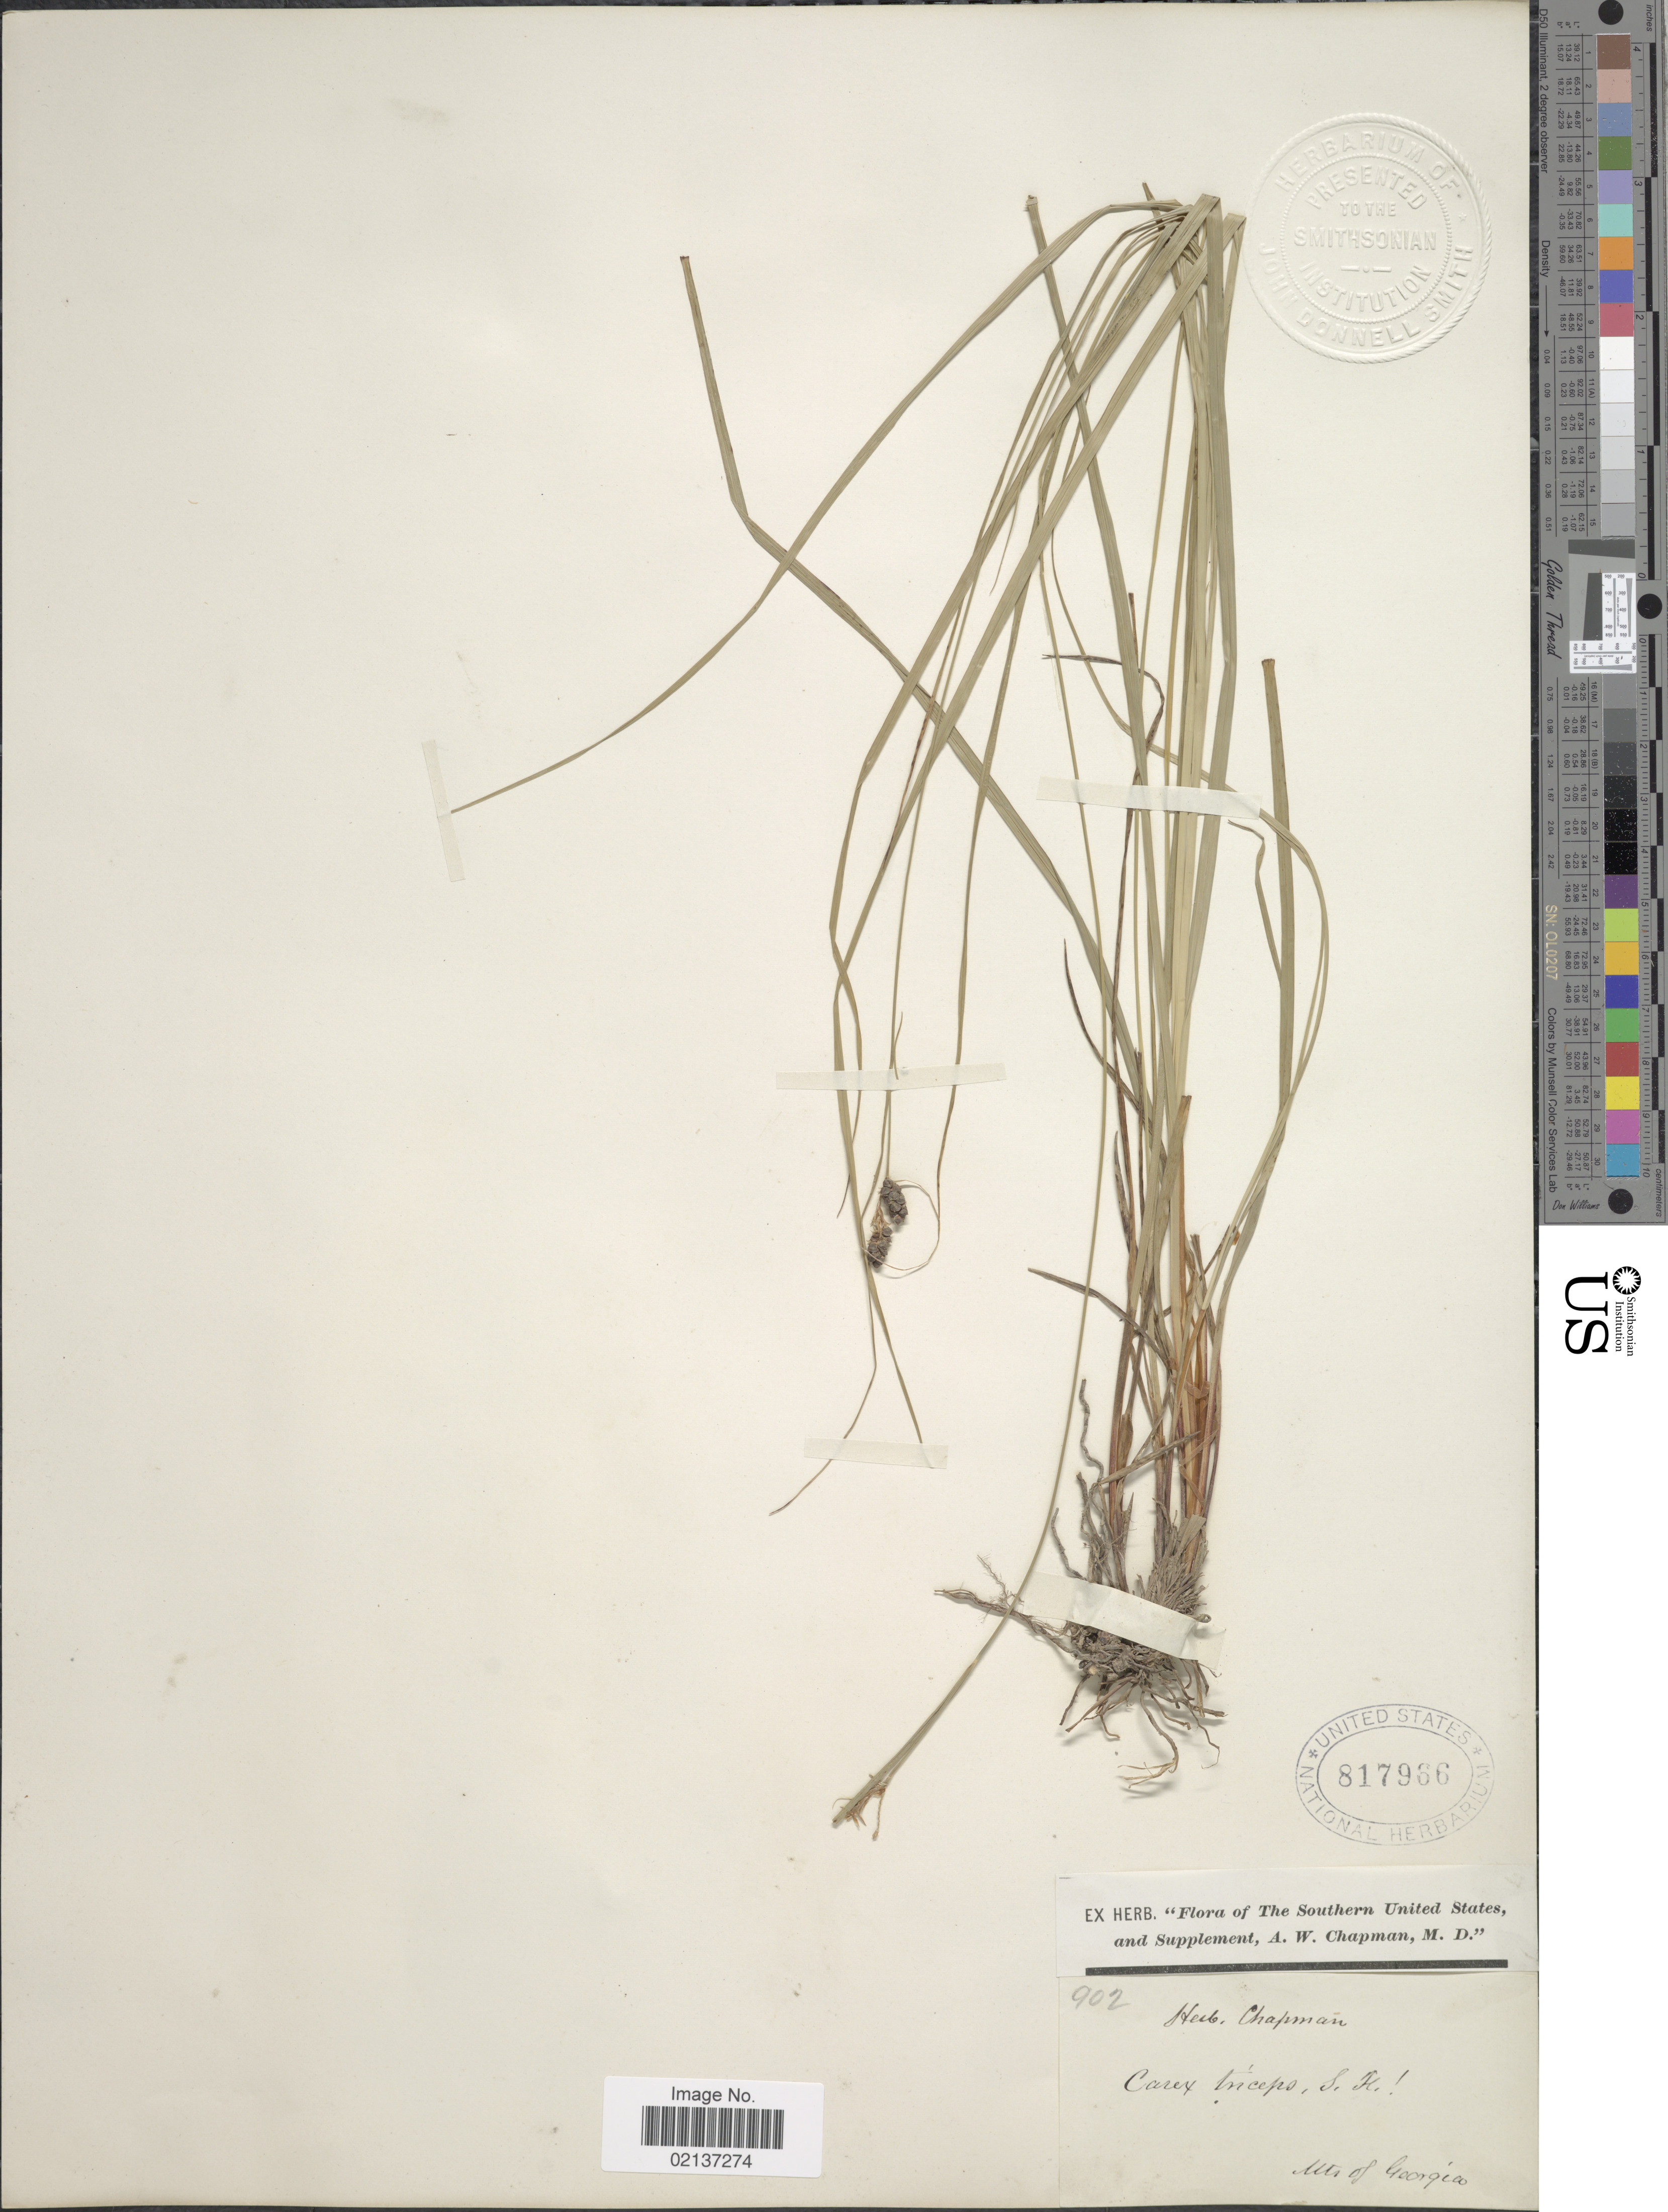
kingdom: Plantae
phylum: Tracheophyta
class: Liliopsida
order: Poales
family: Cyperaceae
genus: Carex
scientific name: Carex hirsutella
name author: Mack.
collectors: A. W. Chapman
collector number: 902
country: United States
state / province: Georgia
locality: Mts. of Georgia, Southern United States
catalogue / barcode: US 817966